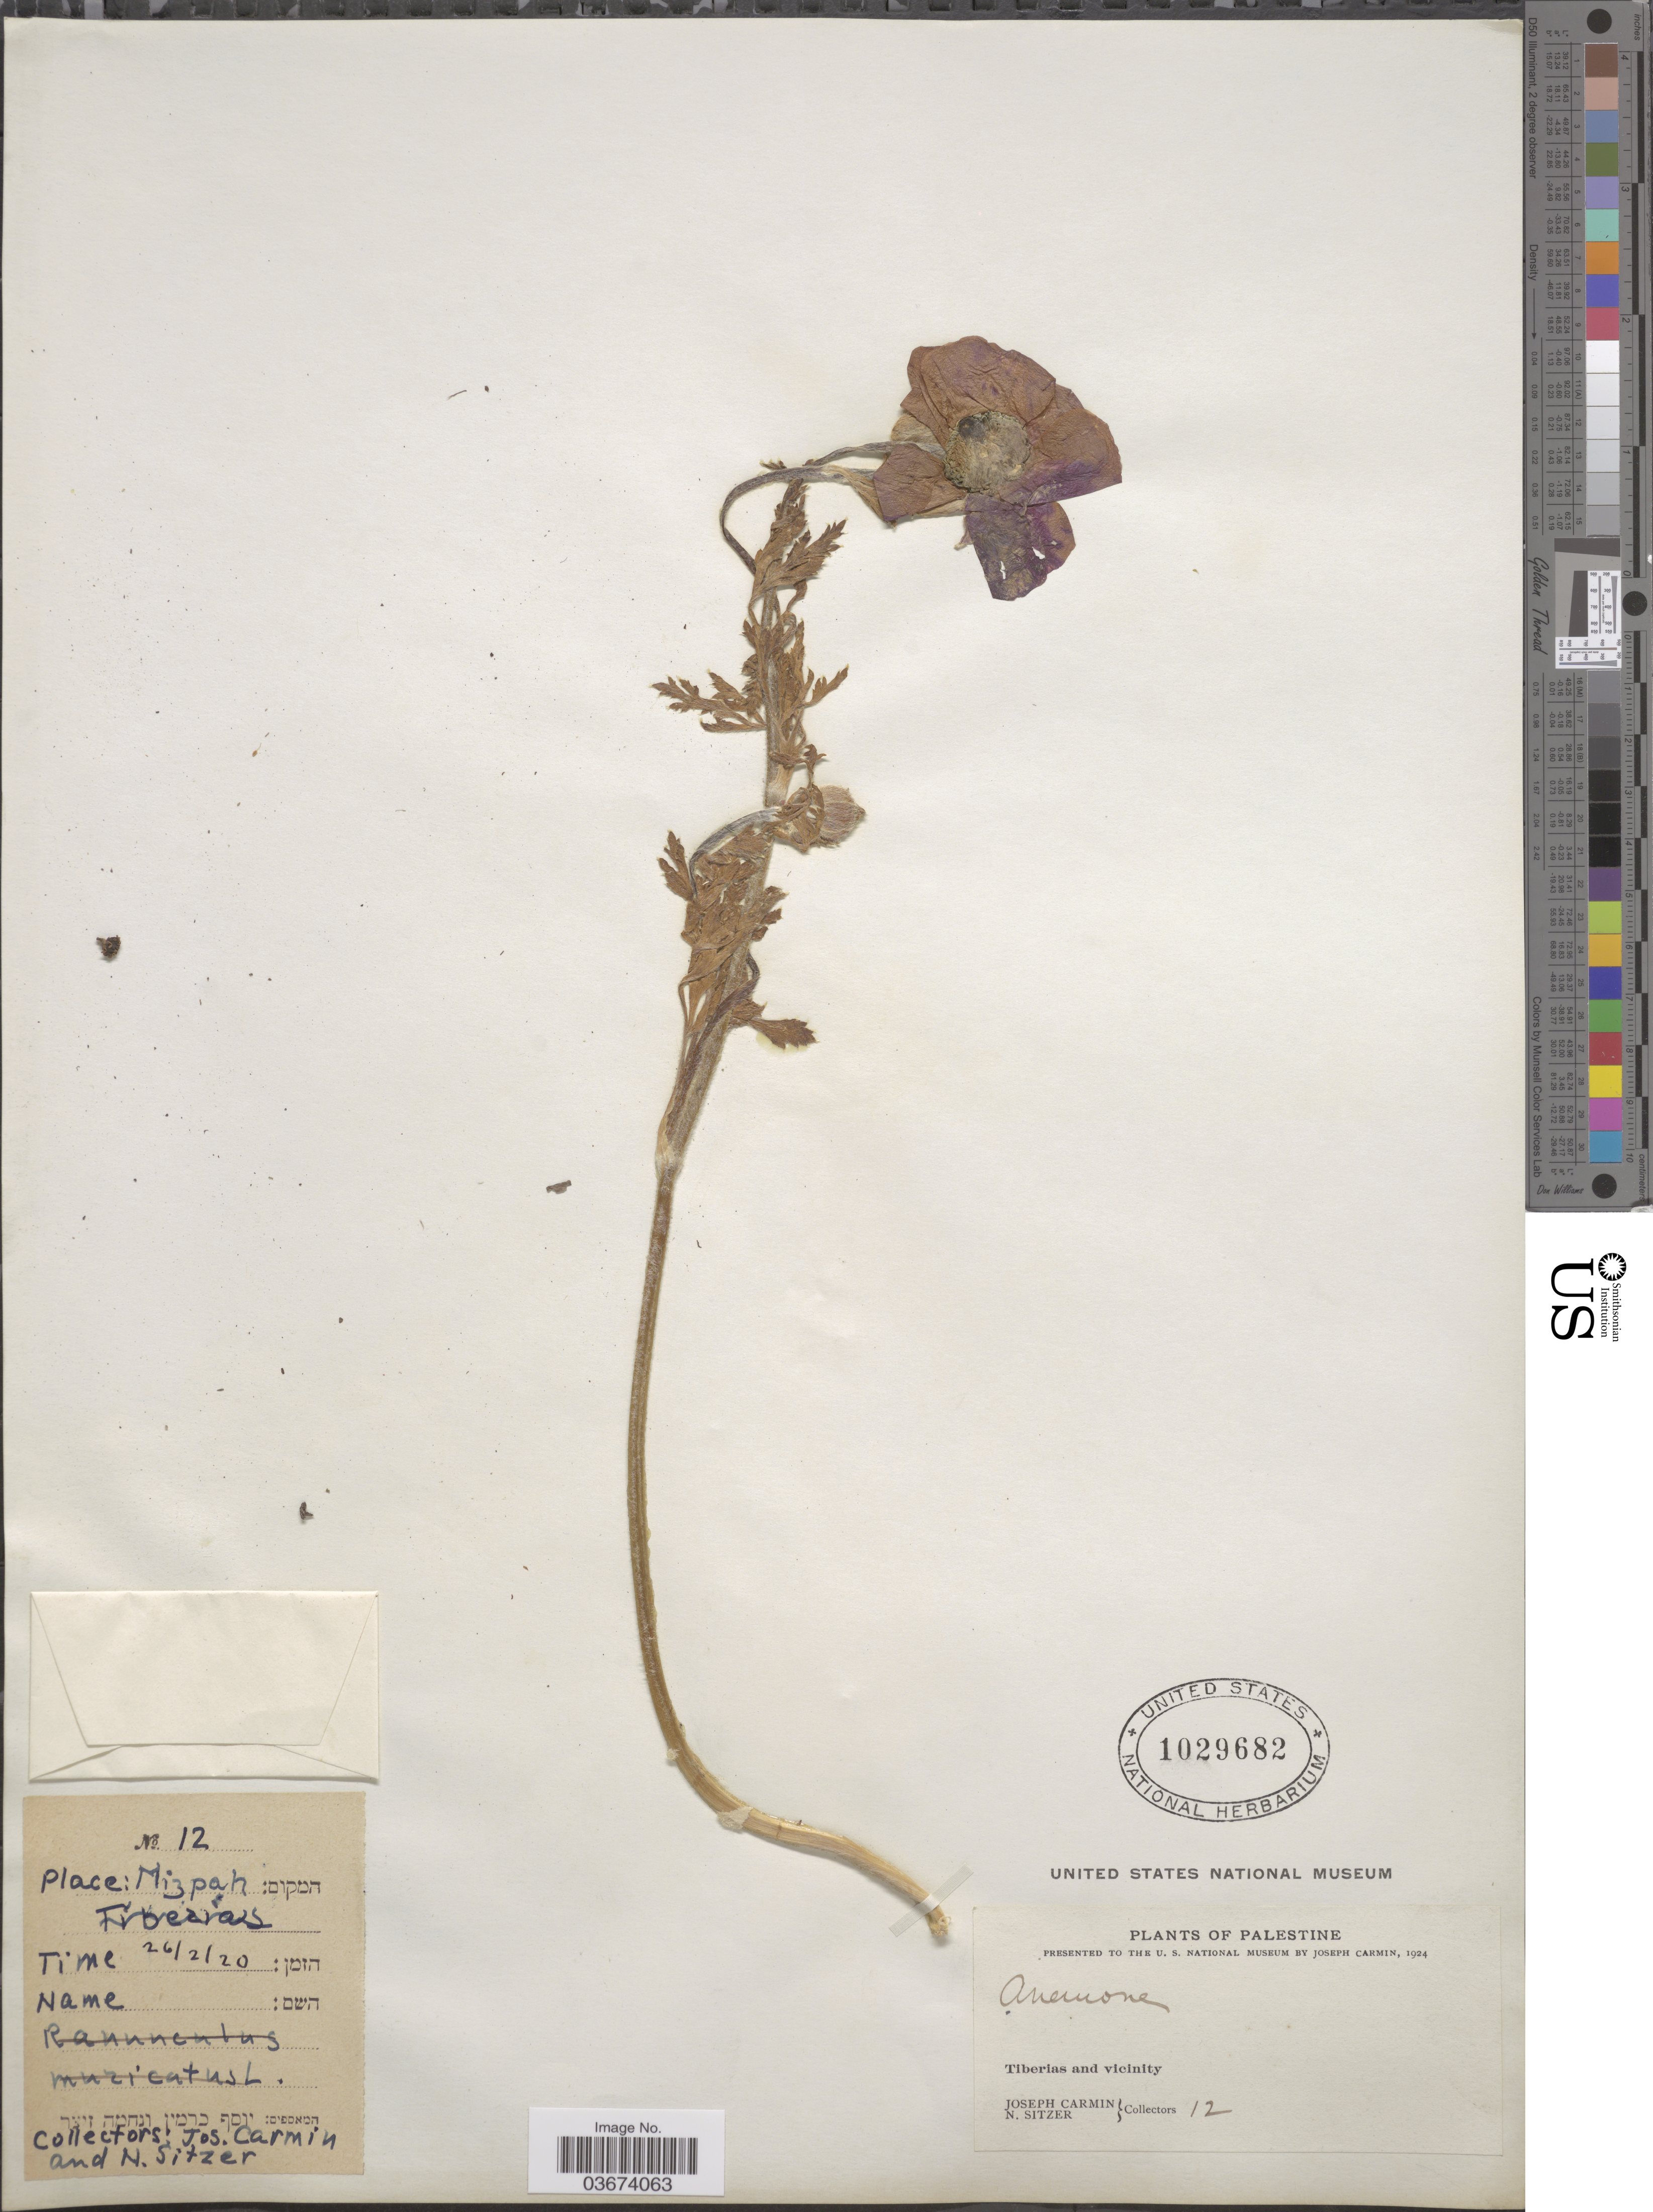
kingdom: Plantae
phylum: Tracheophyta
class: Magnoliopsida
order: Ranunculales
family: Ranunculaceae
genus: Anemone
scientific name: Anemone sp.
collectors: J. Carmin & N. Sitzer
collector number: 12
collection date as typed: Transcribed d/m/y: 26/2/20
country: Israel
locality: Palestine. Tiberias and vicinity.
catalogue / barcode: US 1029682